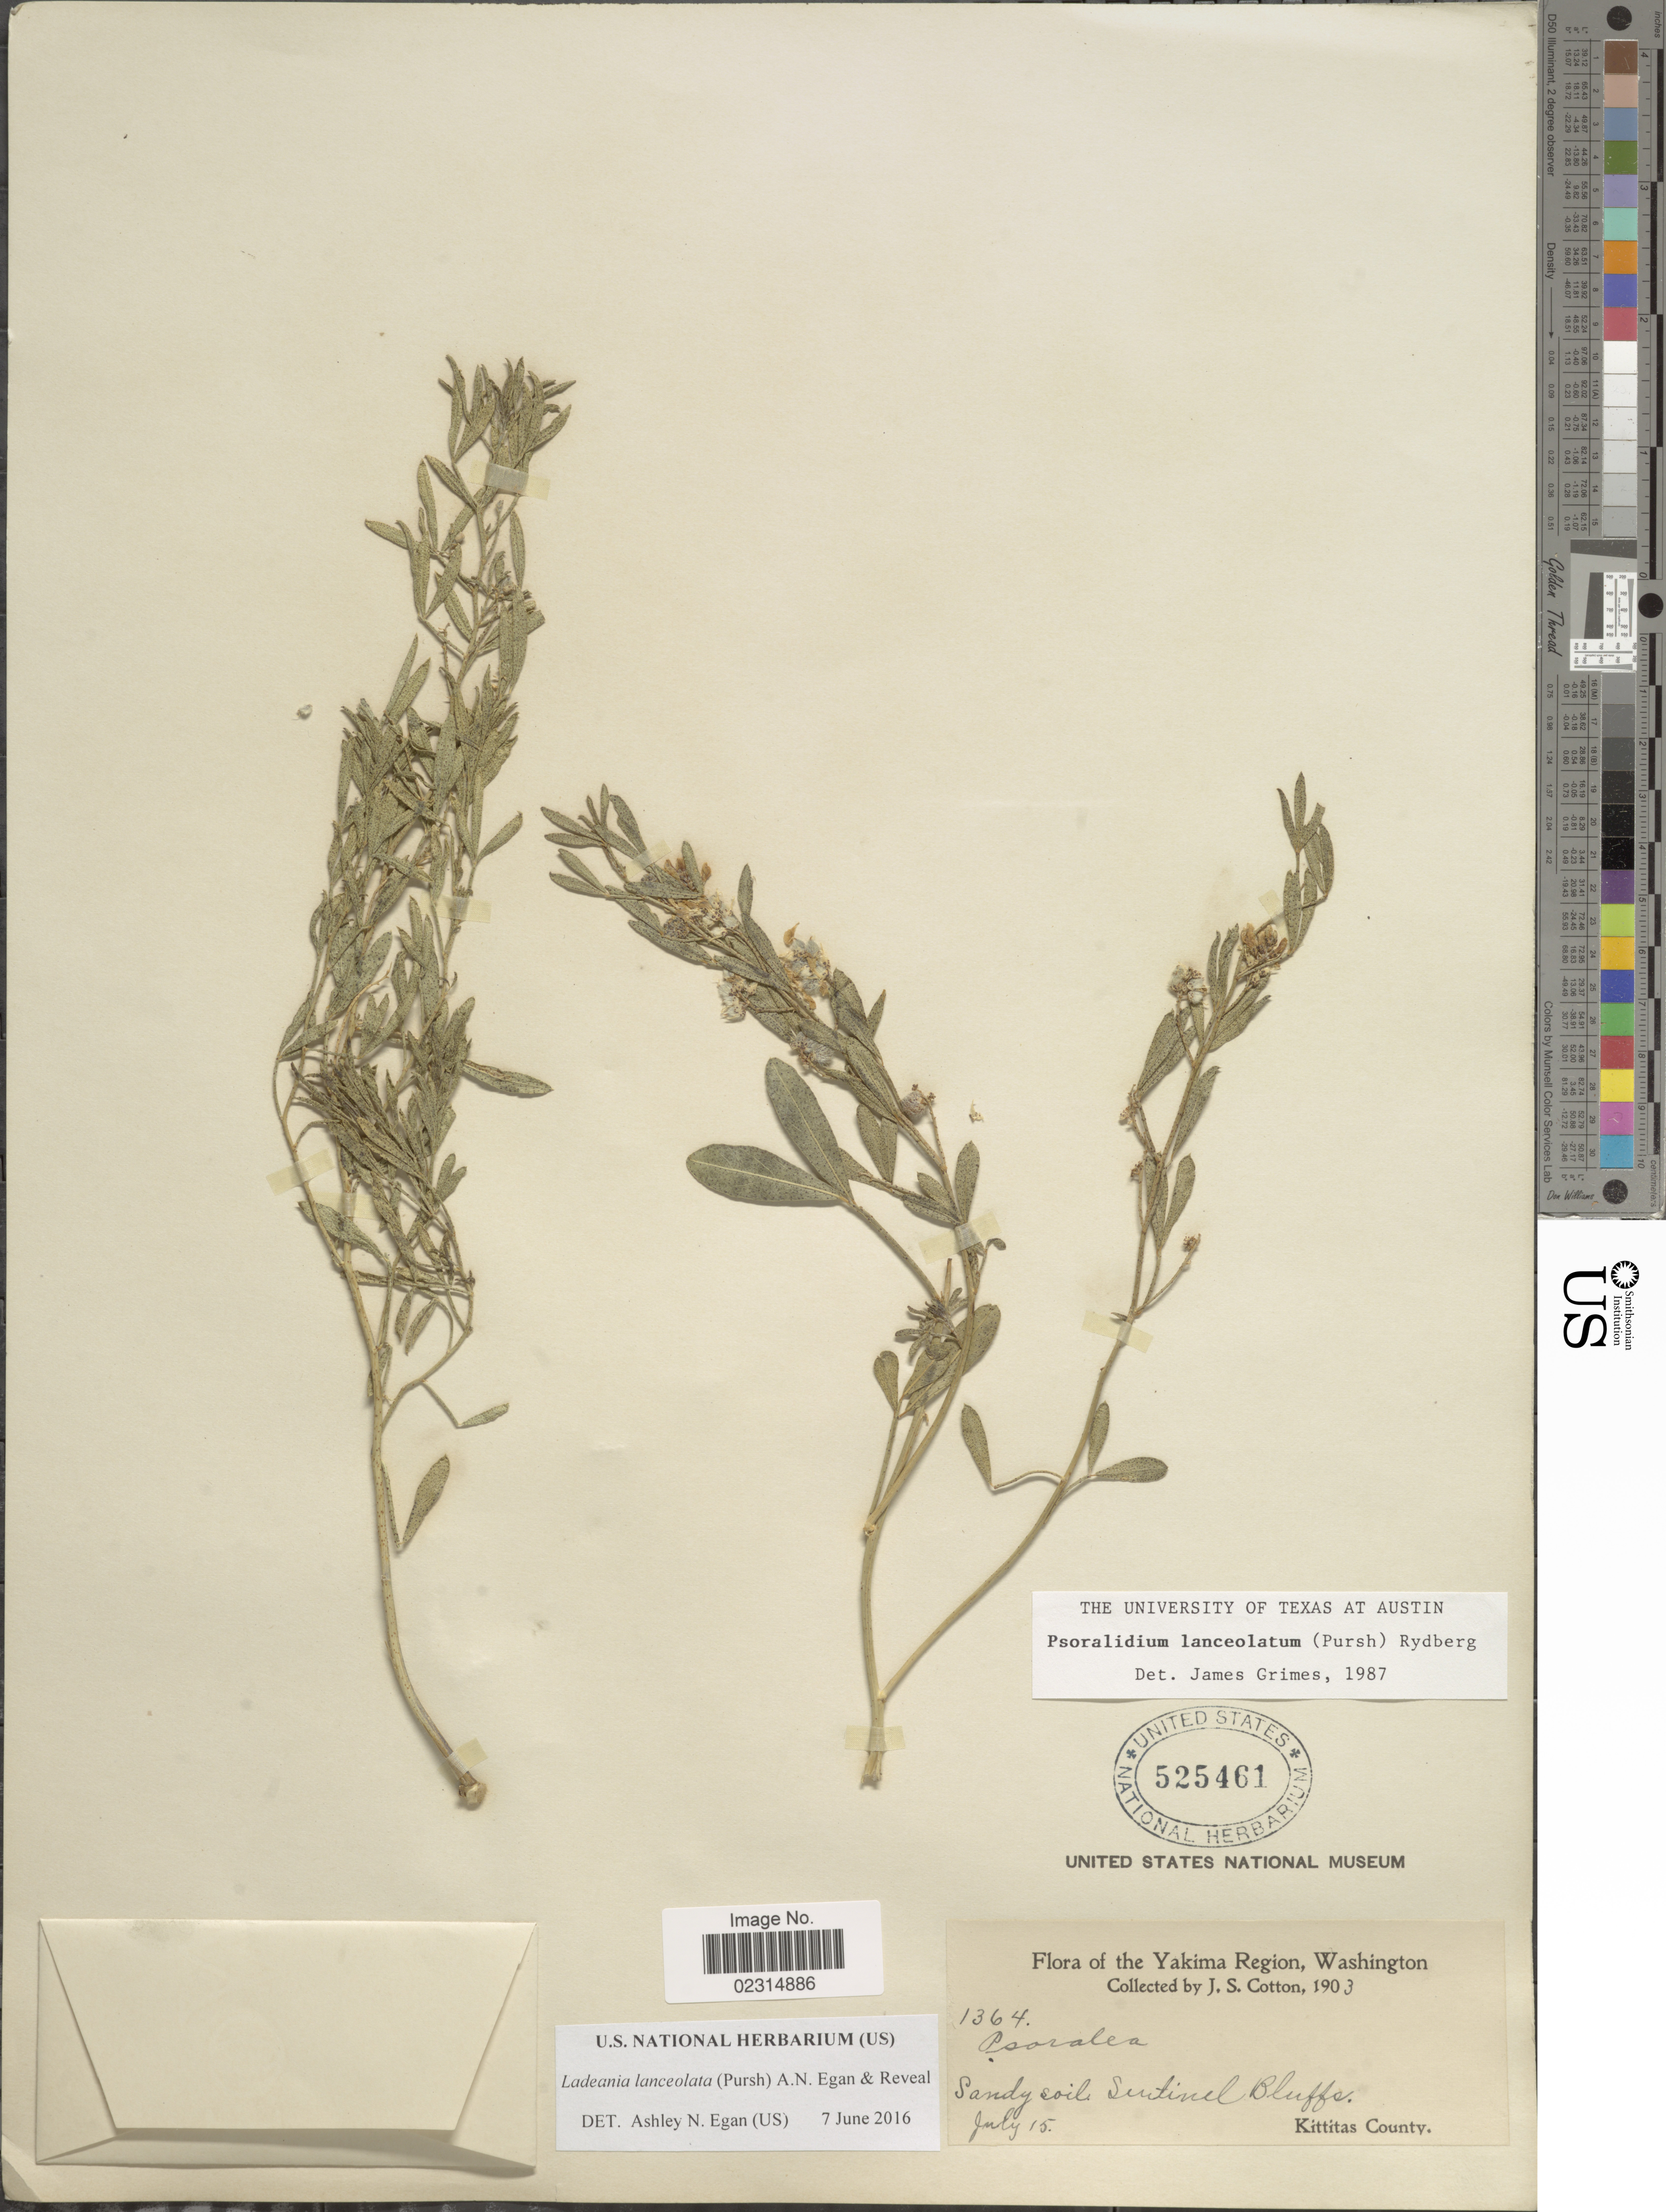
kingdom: Plantae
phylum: Tracheophyta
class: Magnoliopsida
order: Fabales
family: Fabaceae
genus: Ladeania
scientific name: Ladeania lanceolata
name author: (Pursh) A.N. Egan & Reveal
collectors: J. S. Cotton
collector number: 1364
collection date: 1903-07-15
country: United States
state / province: Washington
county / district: Kittitas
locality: The Yakima Region, Sandy soil Sintinek Bluffs, Kittitas County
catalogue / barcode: US 525461